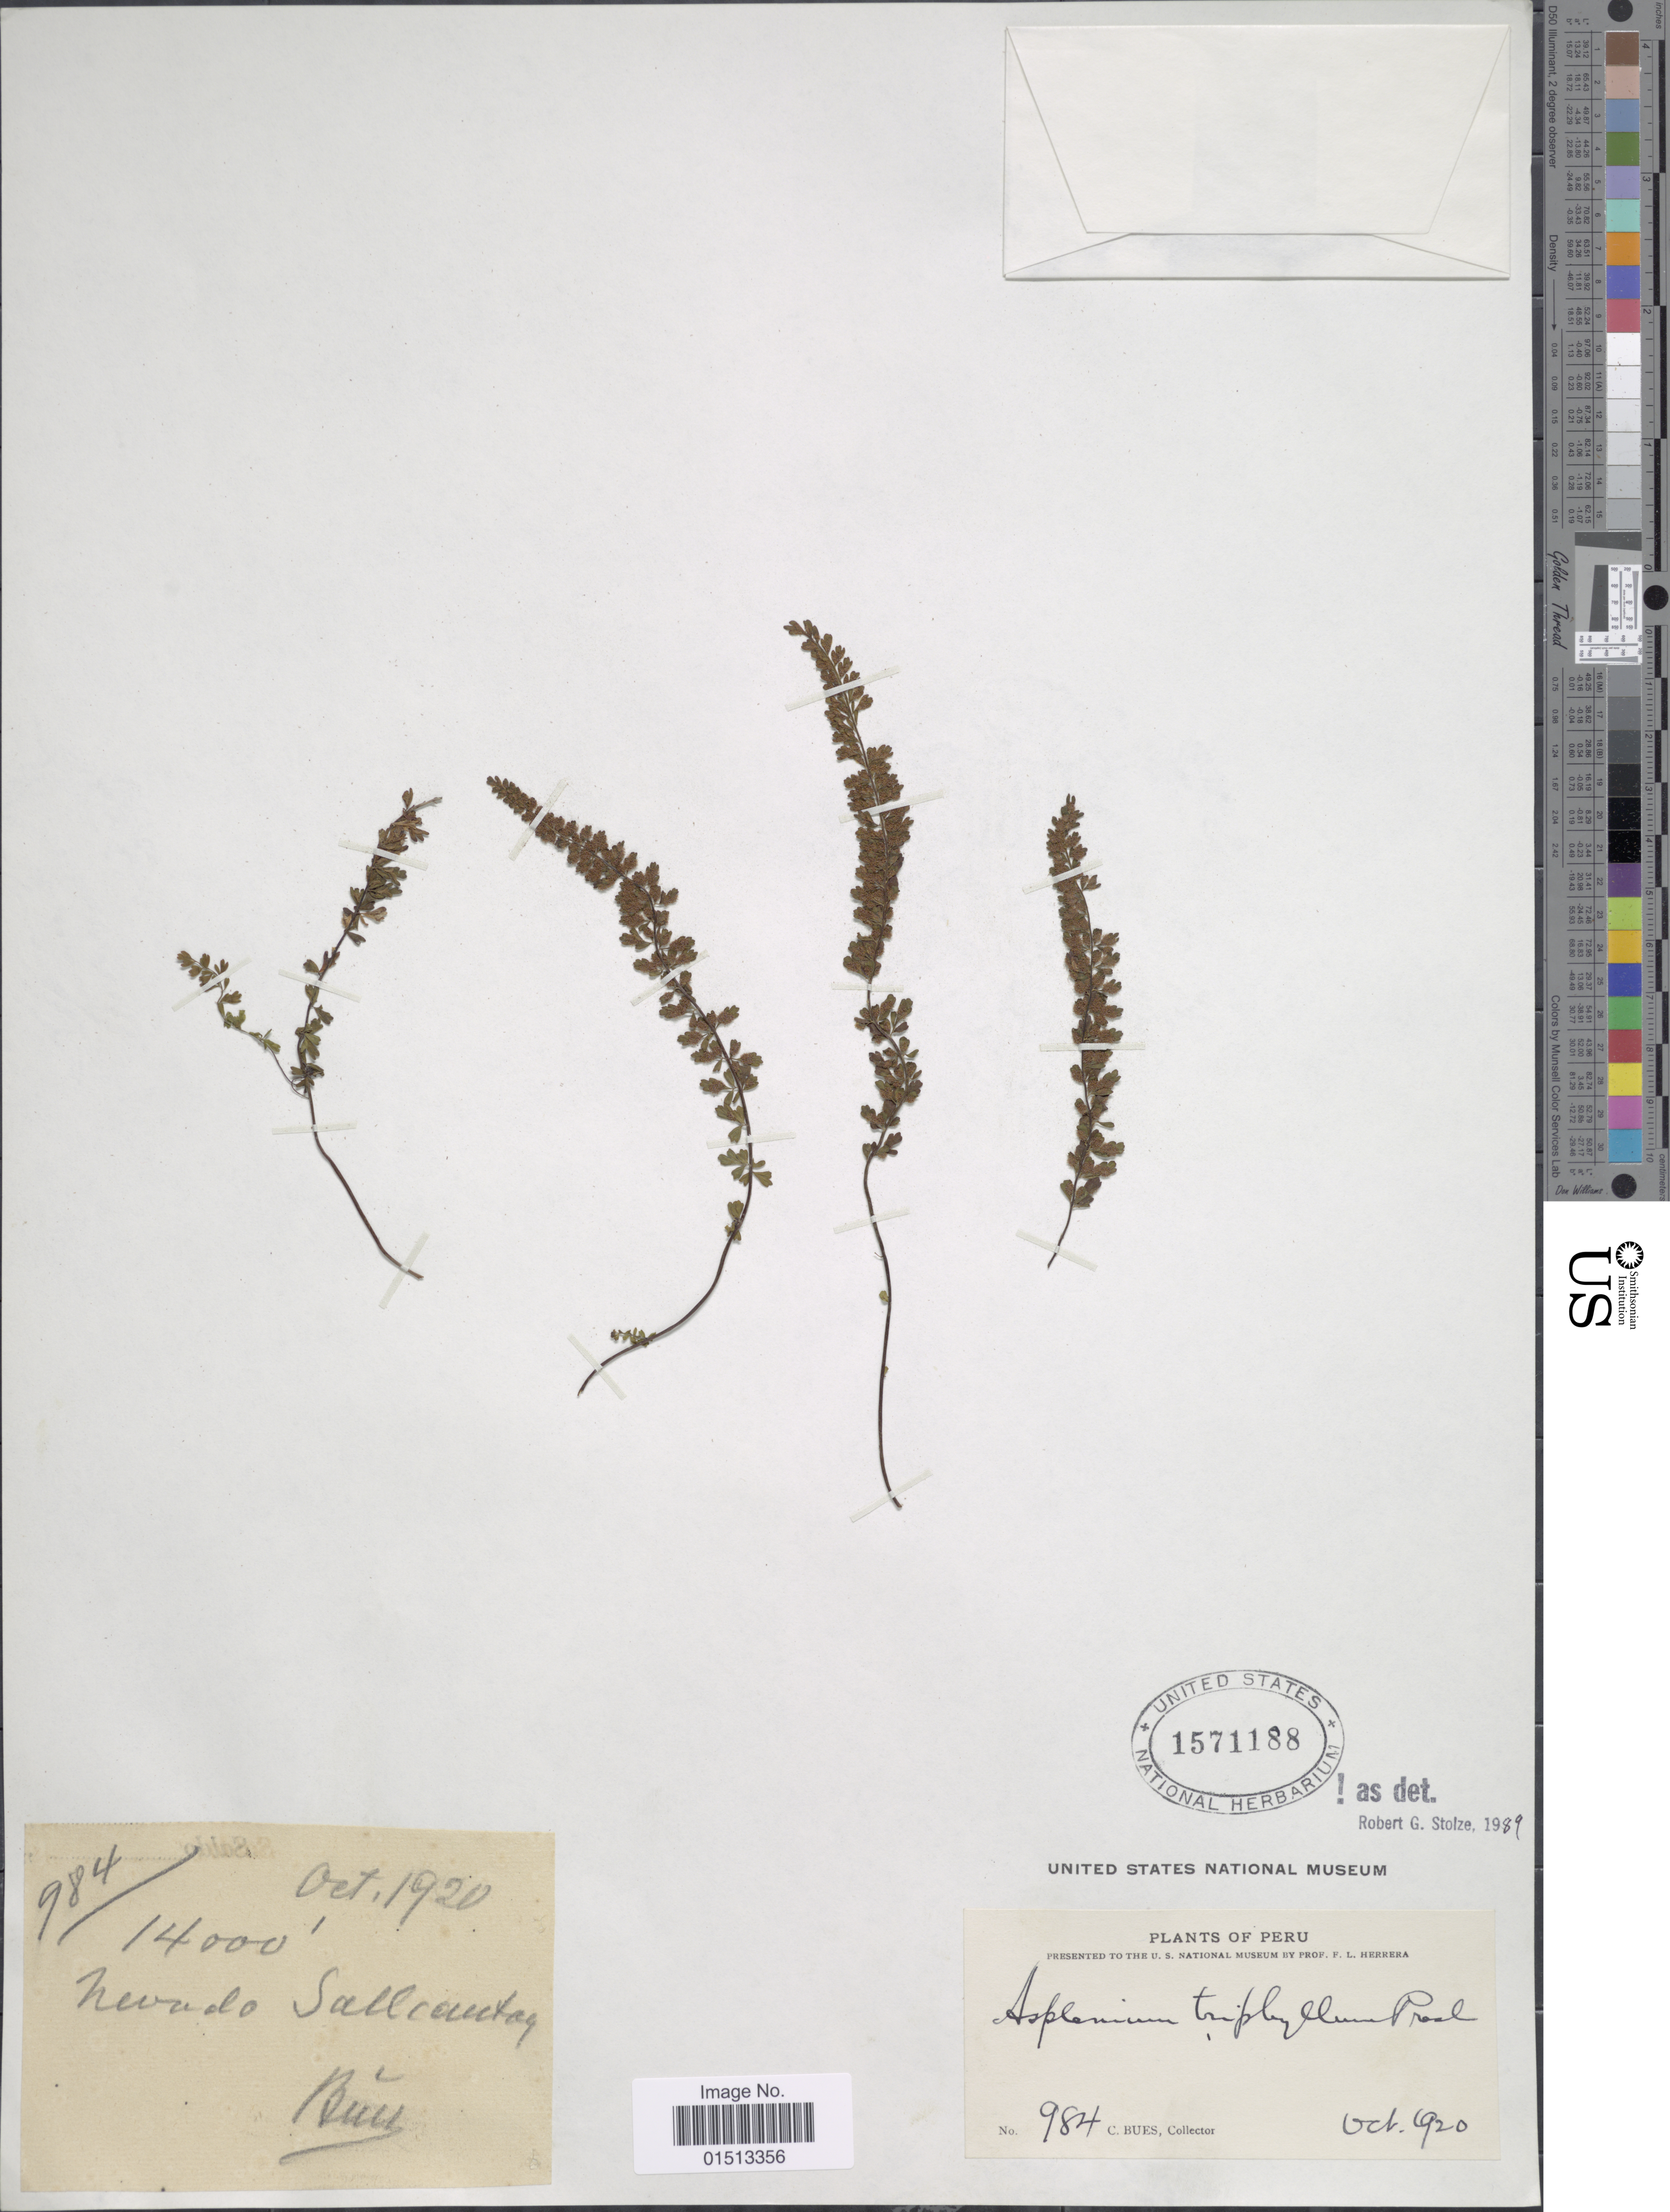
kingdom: Plantae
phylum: Tracheophyta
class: Polypodiopsida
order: Polypodiales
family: Aspleniaceae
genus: Asplenium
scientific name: Asplenium triphyllum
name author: C. Presl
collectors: C. Bues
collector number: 984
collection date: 1920-10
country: Peru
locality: Nevado Salcantay.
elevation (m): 4267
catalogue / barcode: US 1571188